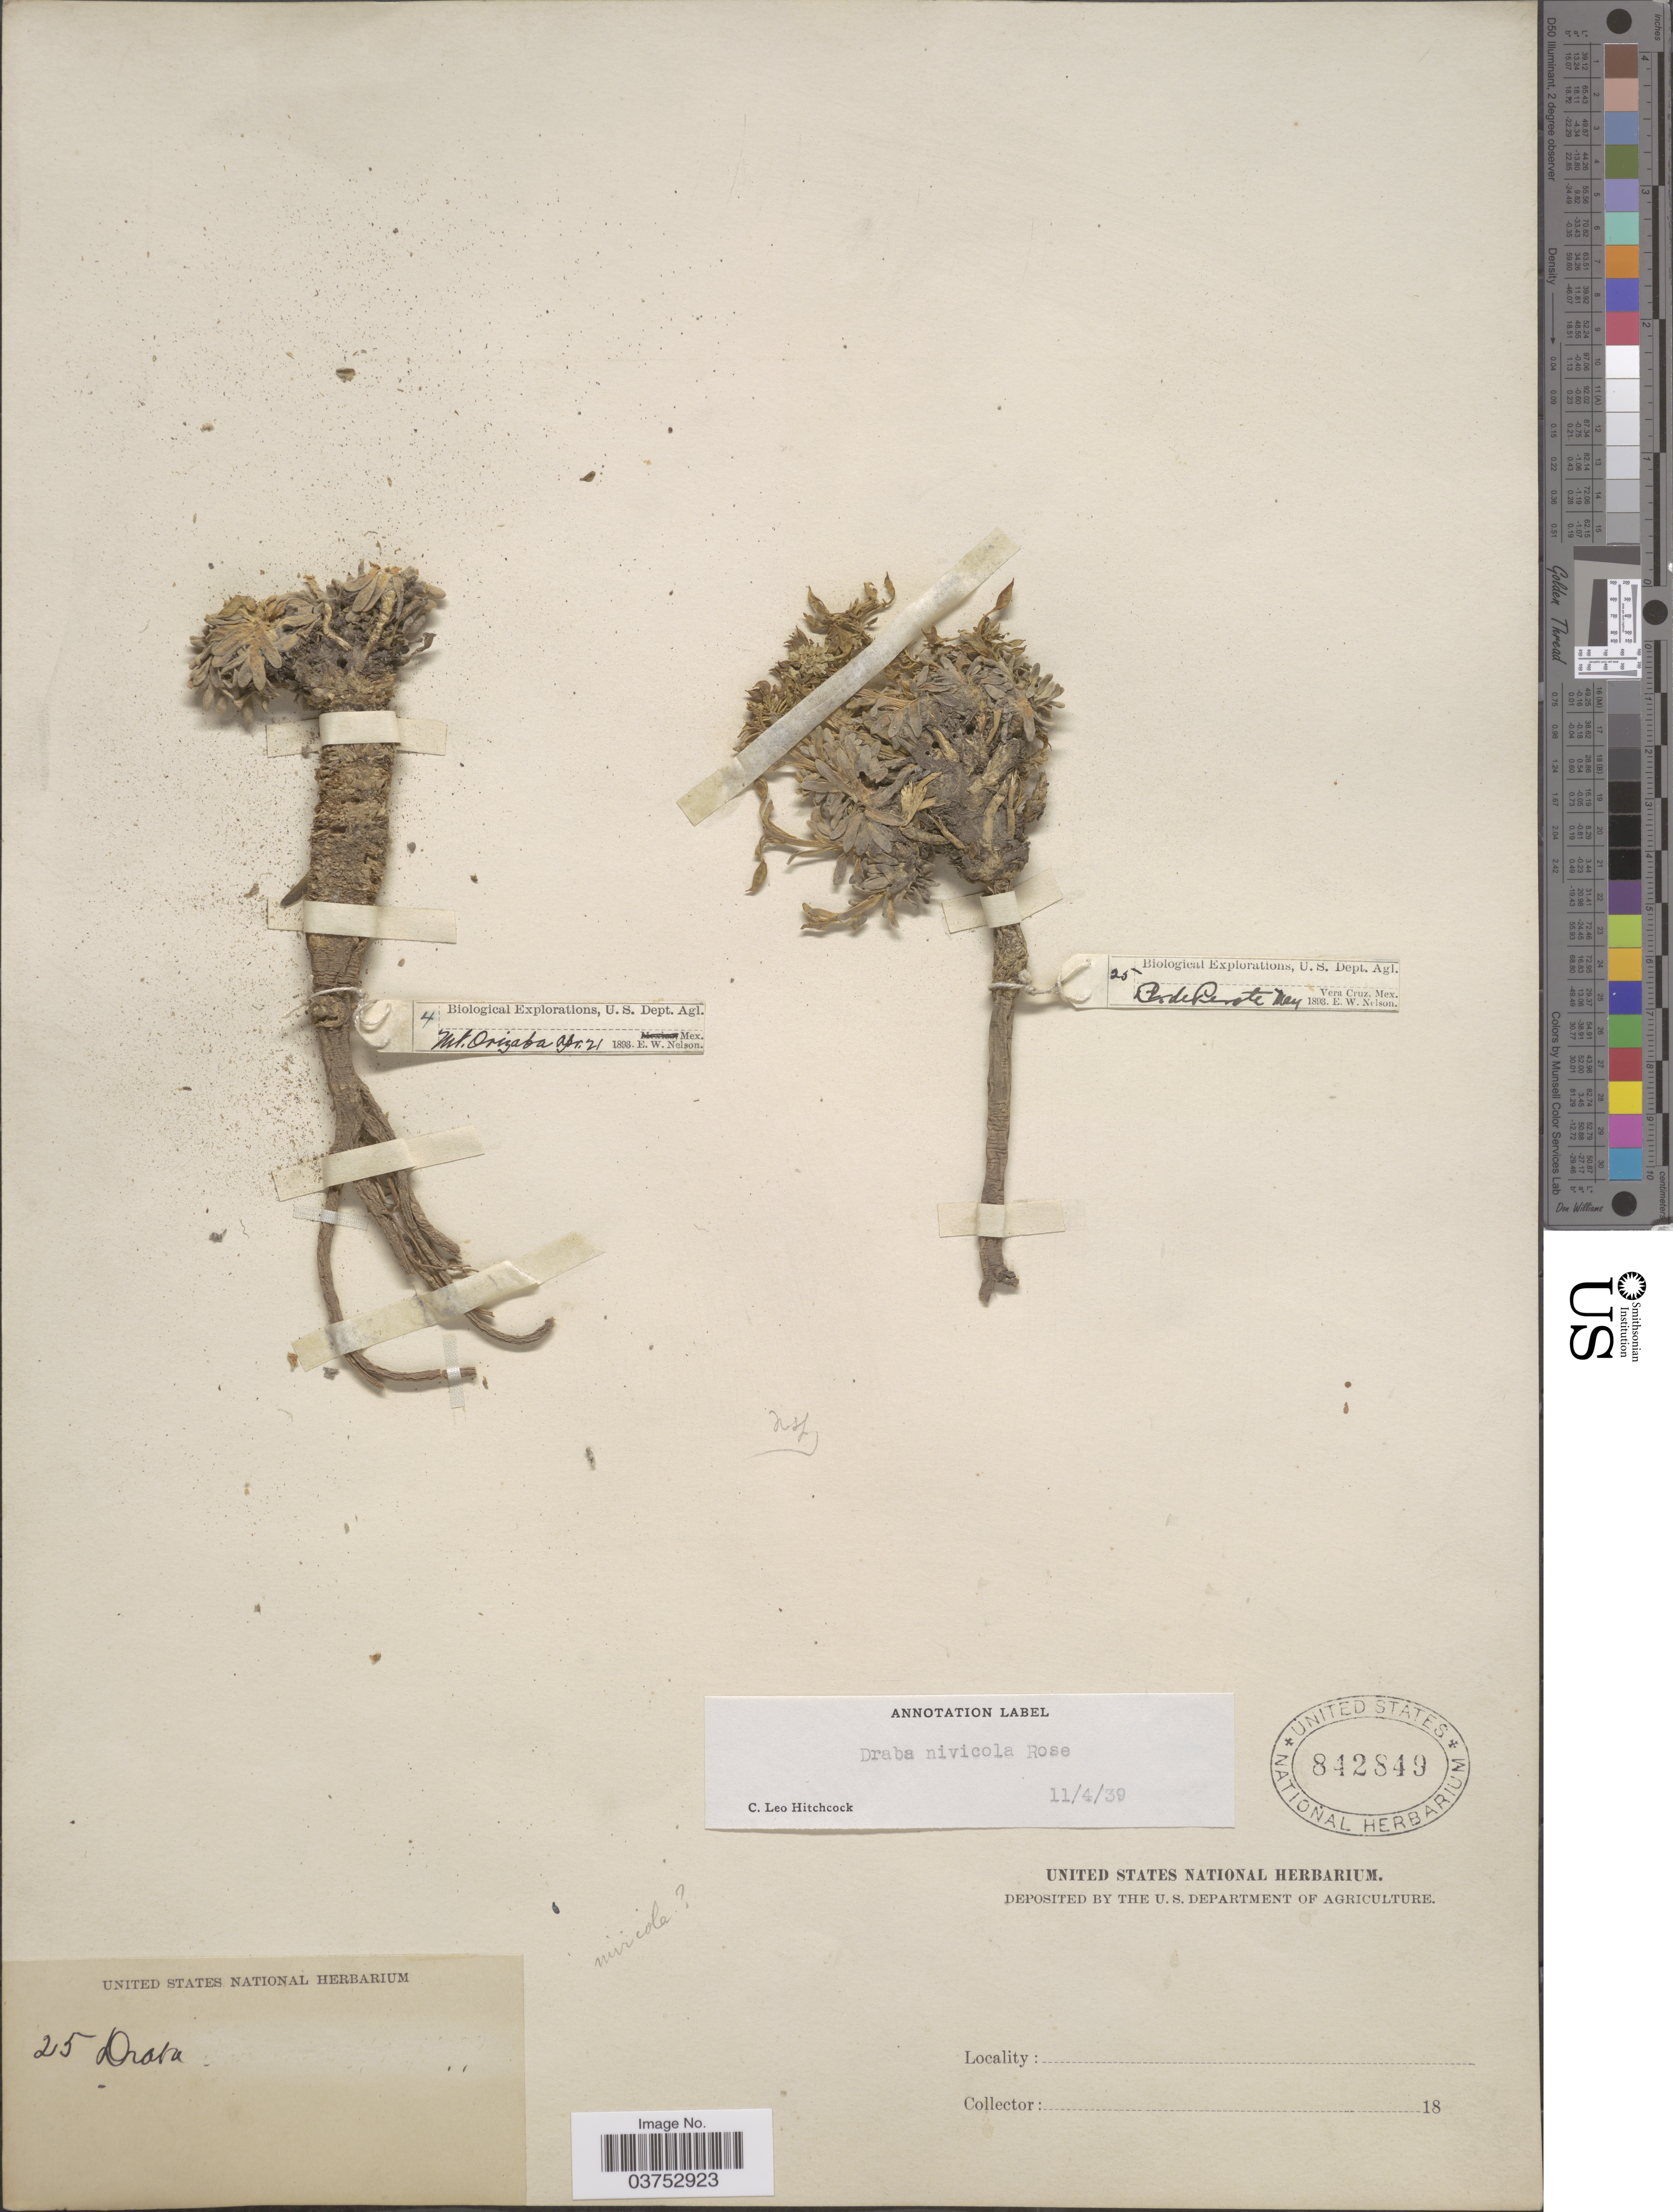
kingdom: Plantae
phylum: Tracheophyta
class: Magnoliopsida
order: Brassicales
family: Brassicaceae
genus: Draba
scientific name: Draba tolucensis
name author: (A. Gray) Kunth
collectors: E. W. Nelson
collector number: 25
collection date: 1893-05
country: Mexico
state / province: Veracruz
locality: Vera Cruz. C. de Perote.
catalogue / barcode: US 842849